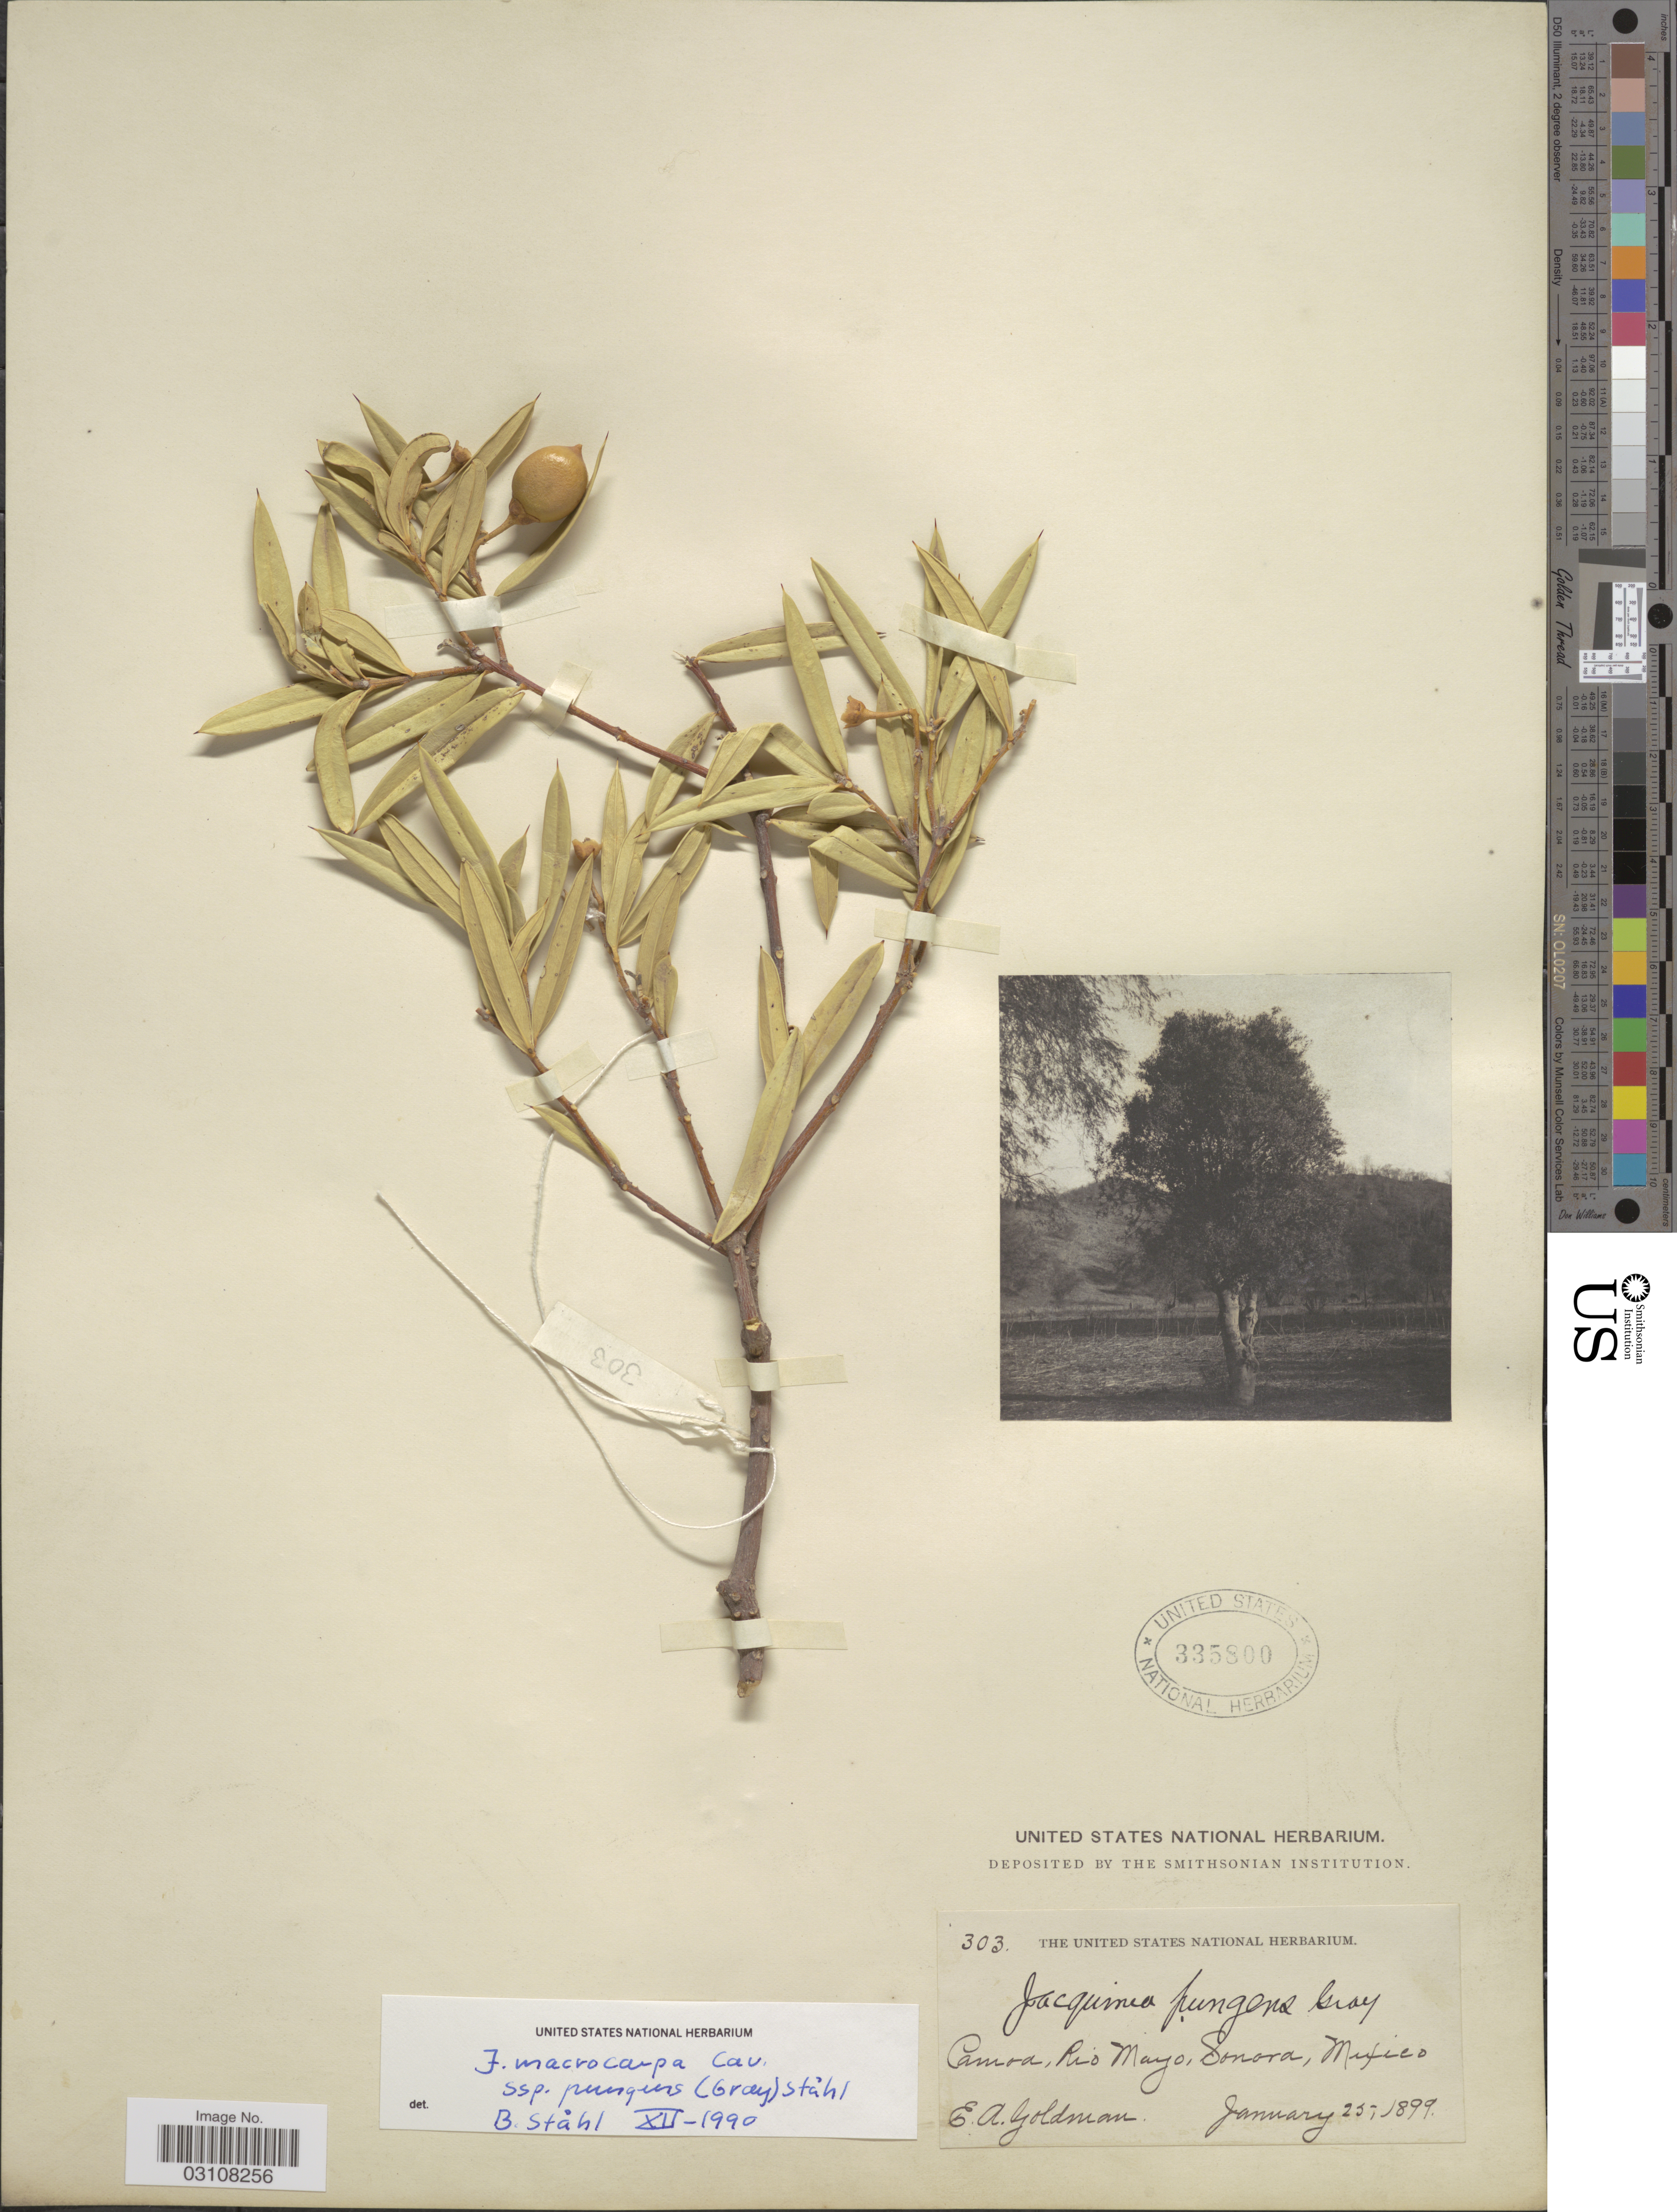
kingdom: Plantae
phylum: Tracheophyta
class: Magnoliopsida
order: Ericales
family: Primulaceae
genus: Jacquinia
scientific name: Jacquinia macrocarpa subsp. pungens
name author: Cav.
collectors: E. A. Goldman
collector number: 303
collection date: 1899-01-25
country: Mexico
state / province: Sonora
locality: Camoa, Rio Mayo.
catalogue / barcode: US 335800